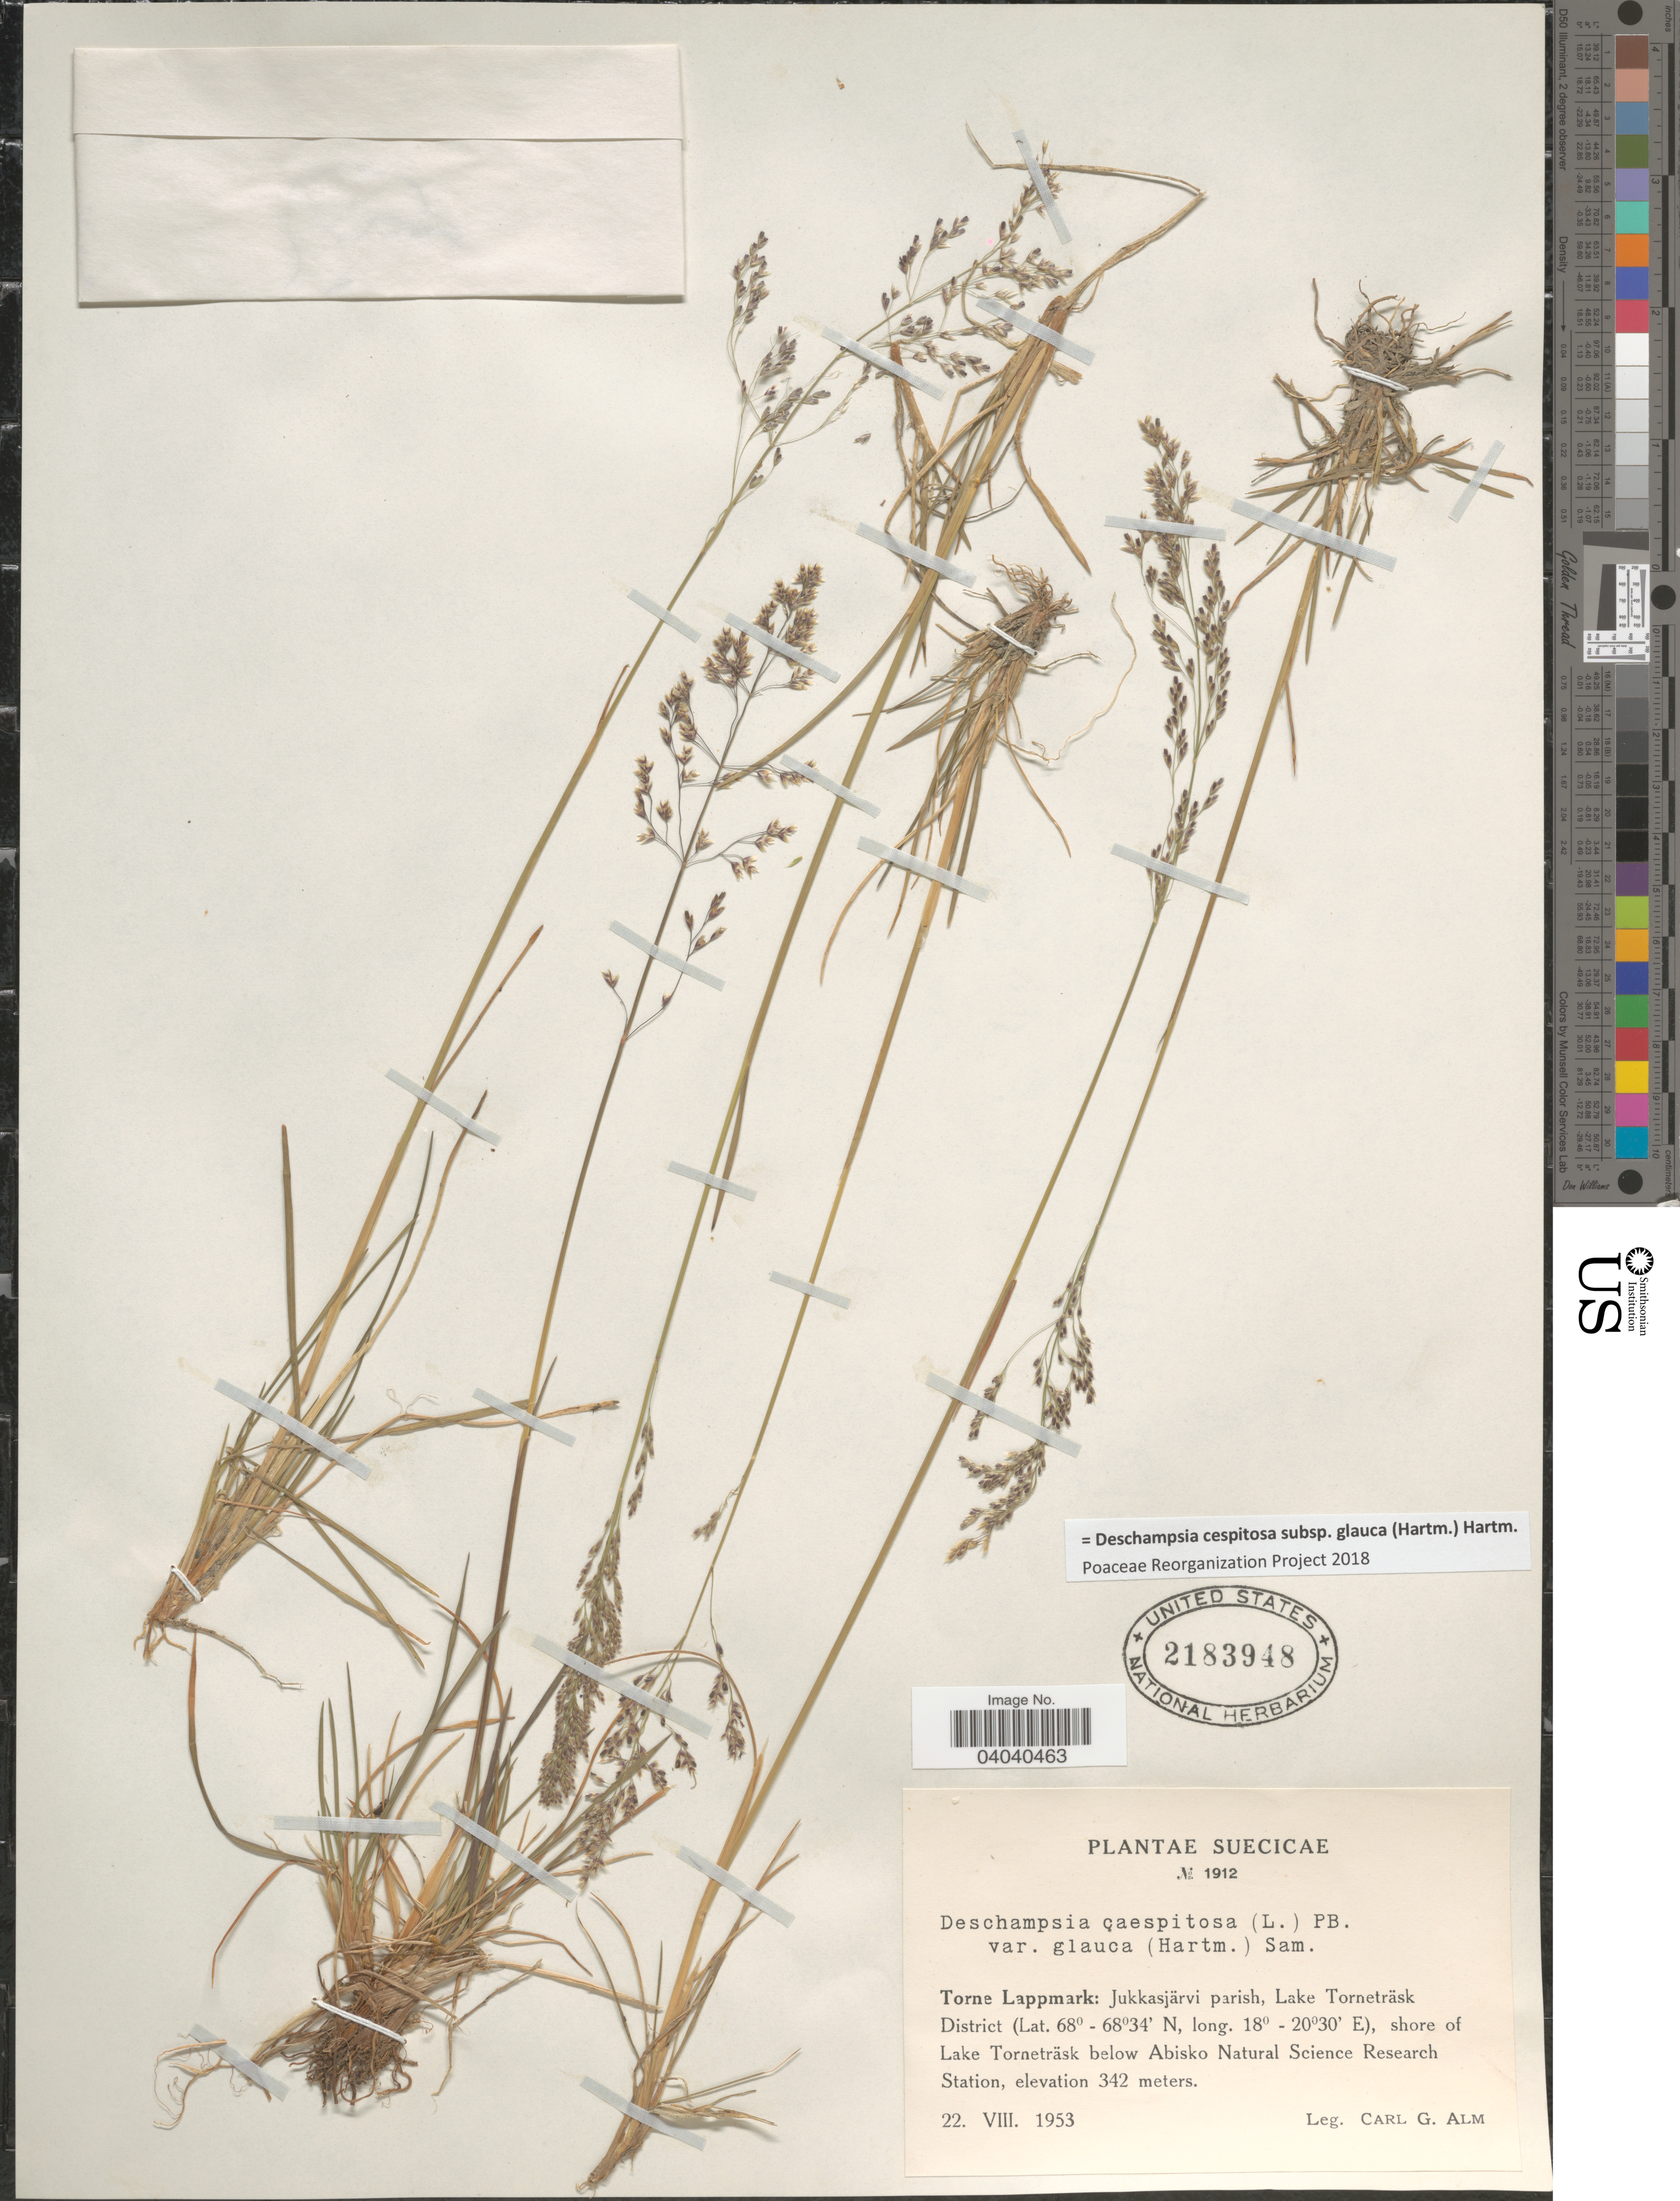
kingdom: Plantae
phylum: Tracheophyta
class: Liliopsida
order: Poales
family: Poaceae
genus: Deschampsia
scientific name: Deschampsia cespitosa subsp. glauca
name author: (Hartm.) Hartm.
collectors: C. G. Alm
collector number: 1912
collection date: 1953-08-22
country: Sweden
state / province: Norrbotten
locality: Suecicae. Torne Lappmark: Jukkasjärvi parish, Lake Torneträsk. District, shore of Lake Torneträsk below Abisko Natural Science Research Station.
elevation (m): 342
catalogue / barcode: US 2183948